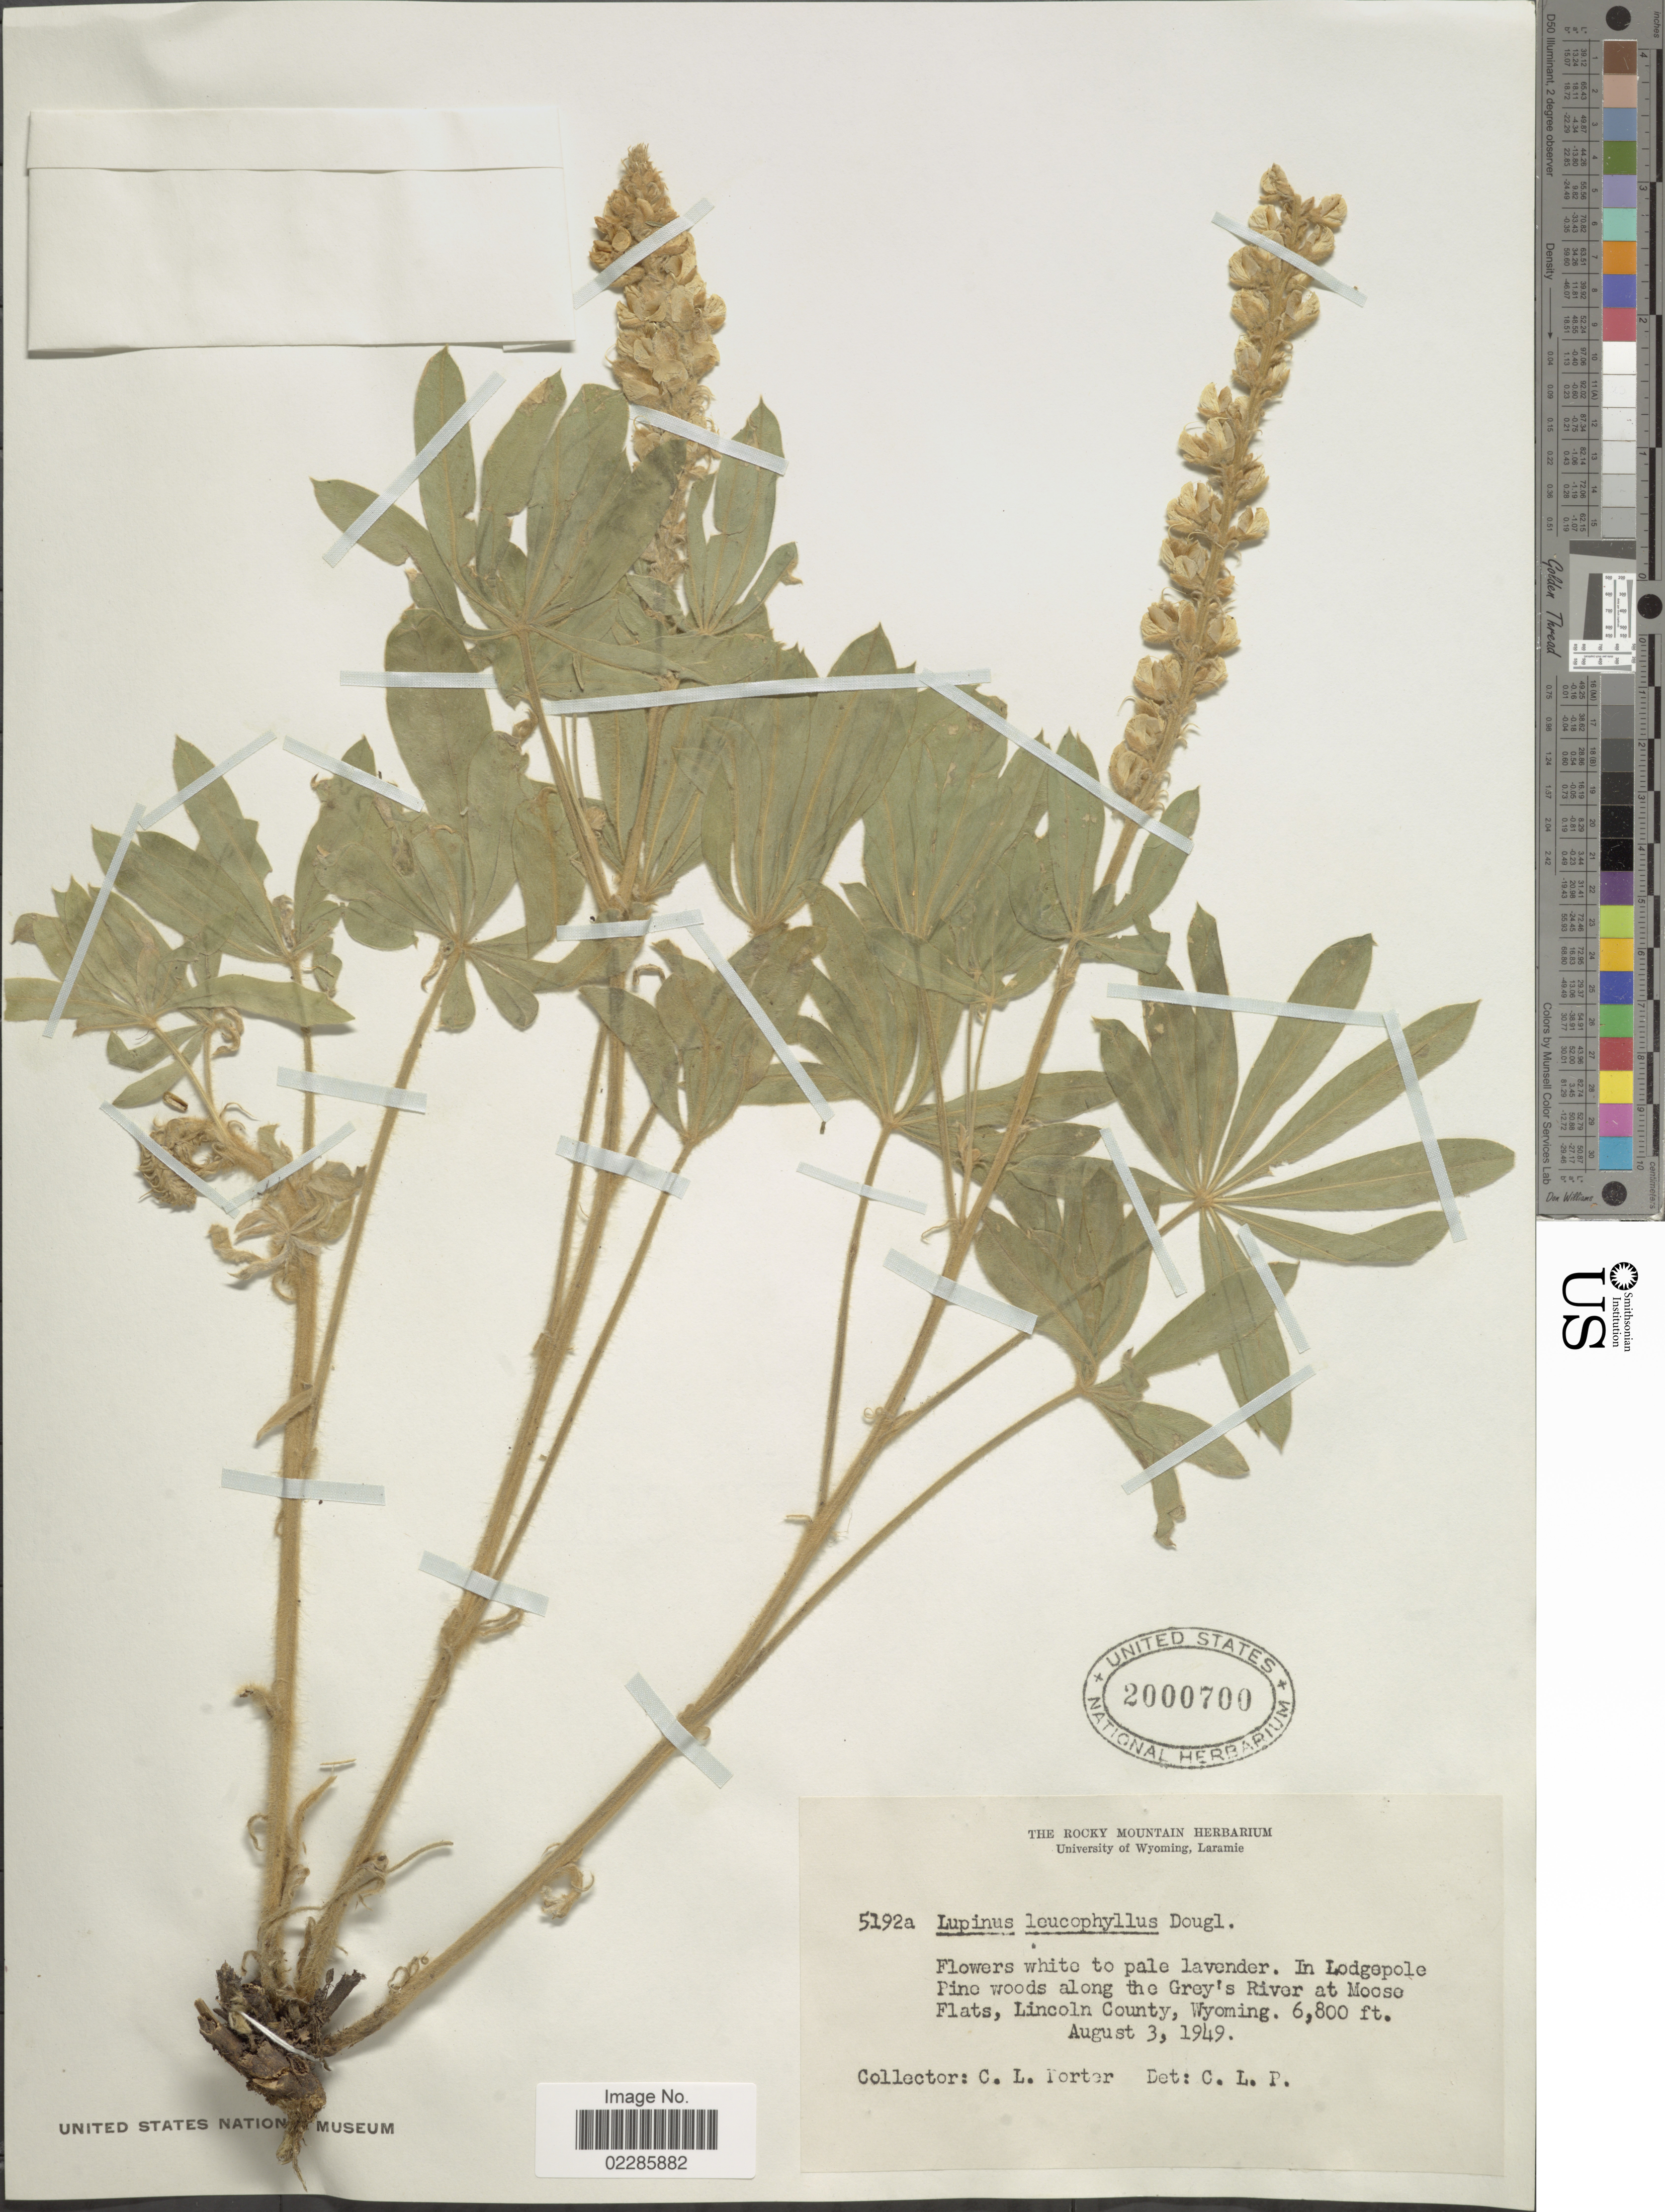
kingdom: Plantae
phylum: Tracheophyta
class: Magnoliopsida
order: Fabales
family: Fabaceae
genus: Lupinus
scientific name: Lupinus leucophyllus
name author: Douglas ex Lindl.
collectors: C. L. Porter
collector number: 5192a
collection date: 1949-08-03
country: United States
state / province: Wyoming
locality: along the Grey's River at Moose Flats, Lincoln County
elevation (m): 2073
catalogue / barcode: US 2000700